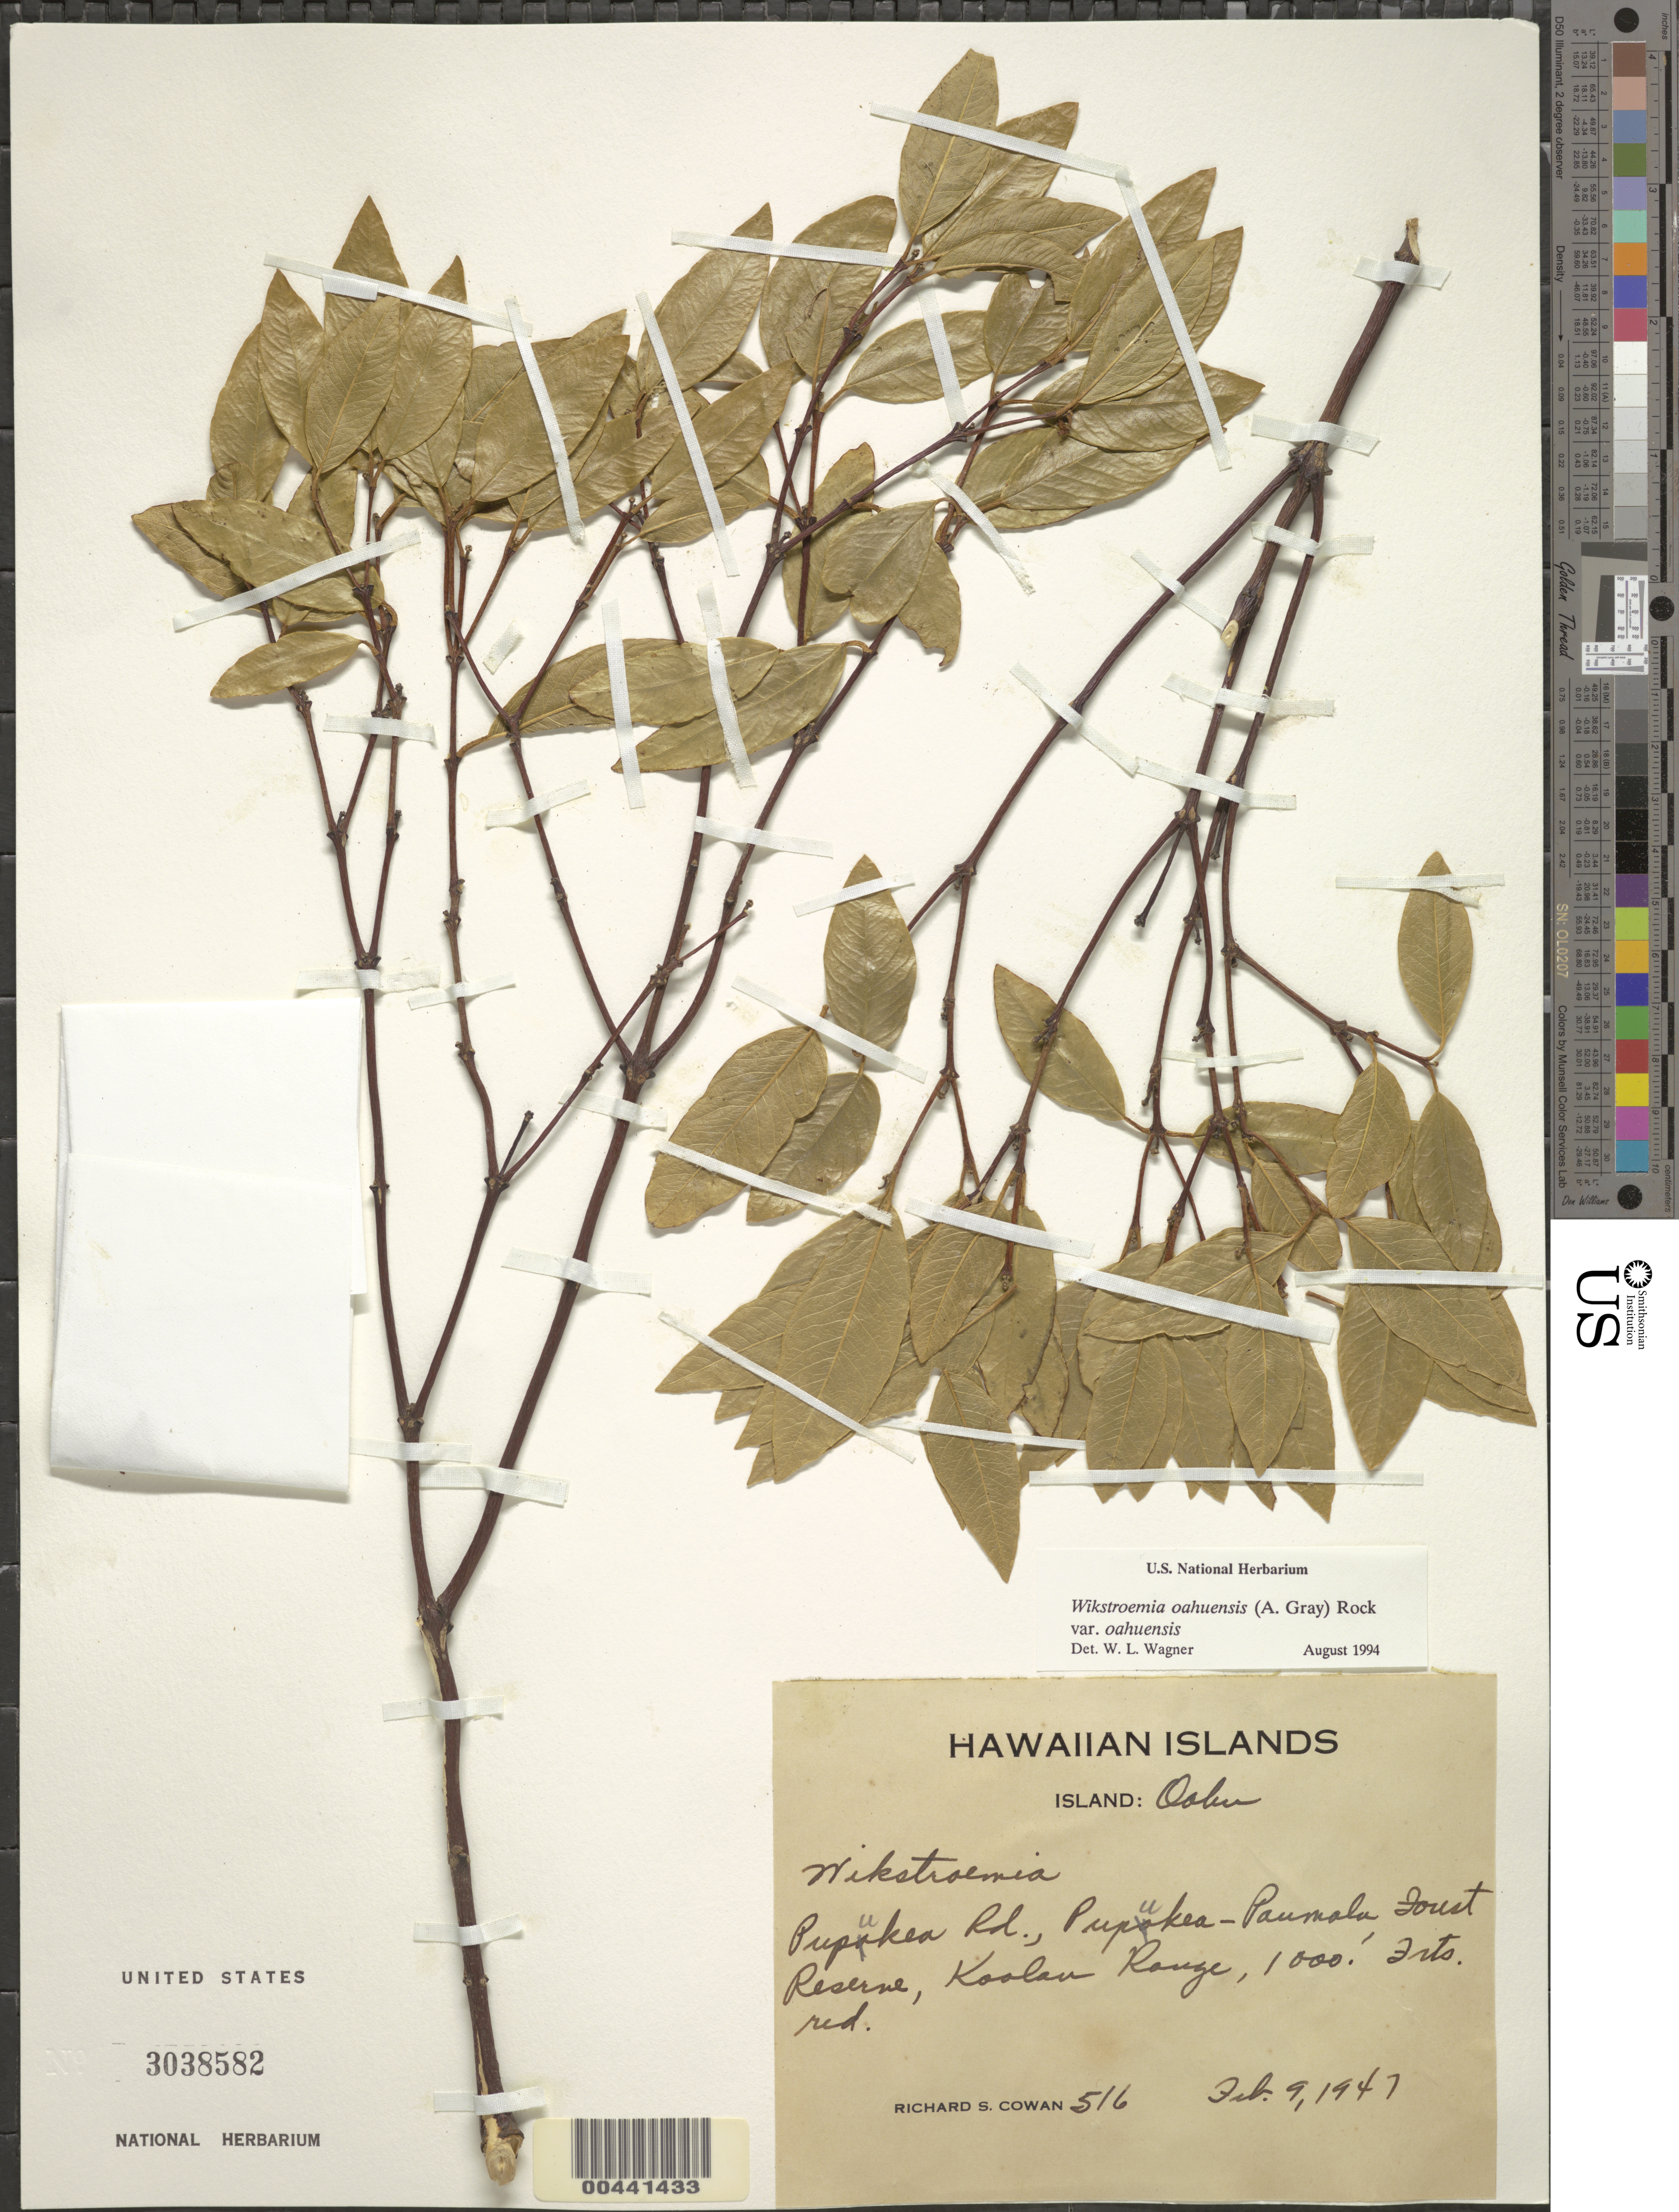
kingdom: Plantae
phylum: Tracheophyta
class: Magnoliopsida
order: Malvales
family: Thymelaeaceae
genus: Wikstroemia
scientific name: Wikstroemia oahuensis var. oahuensis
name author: (A. Gray) Rock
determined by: Wagner, W. L., (BOT), Smithsonian Institution - National Museum of Natural History (UNITED STATES)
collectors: R. S. Cowan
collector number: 516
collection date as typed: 9 Feb 1947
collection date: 1947-02-09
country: United States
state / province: Hawaii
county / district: Honolulu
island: Oahu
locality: Pupukea Road, Pupukea-Paumalu Forest Reserve, Koolau Range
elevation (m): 305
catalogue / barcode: US 3038582